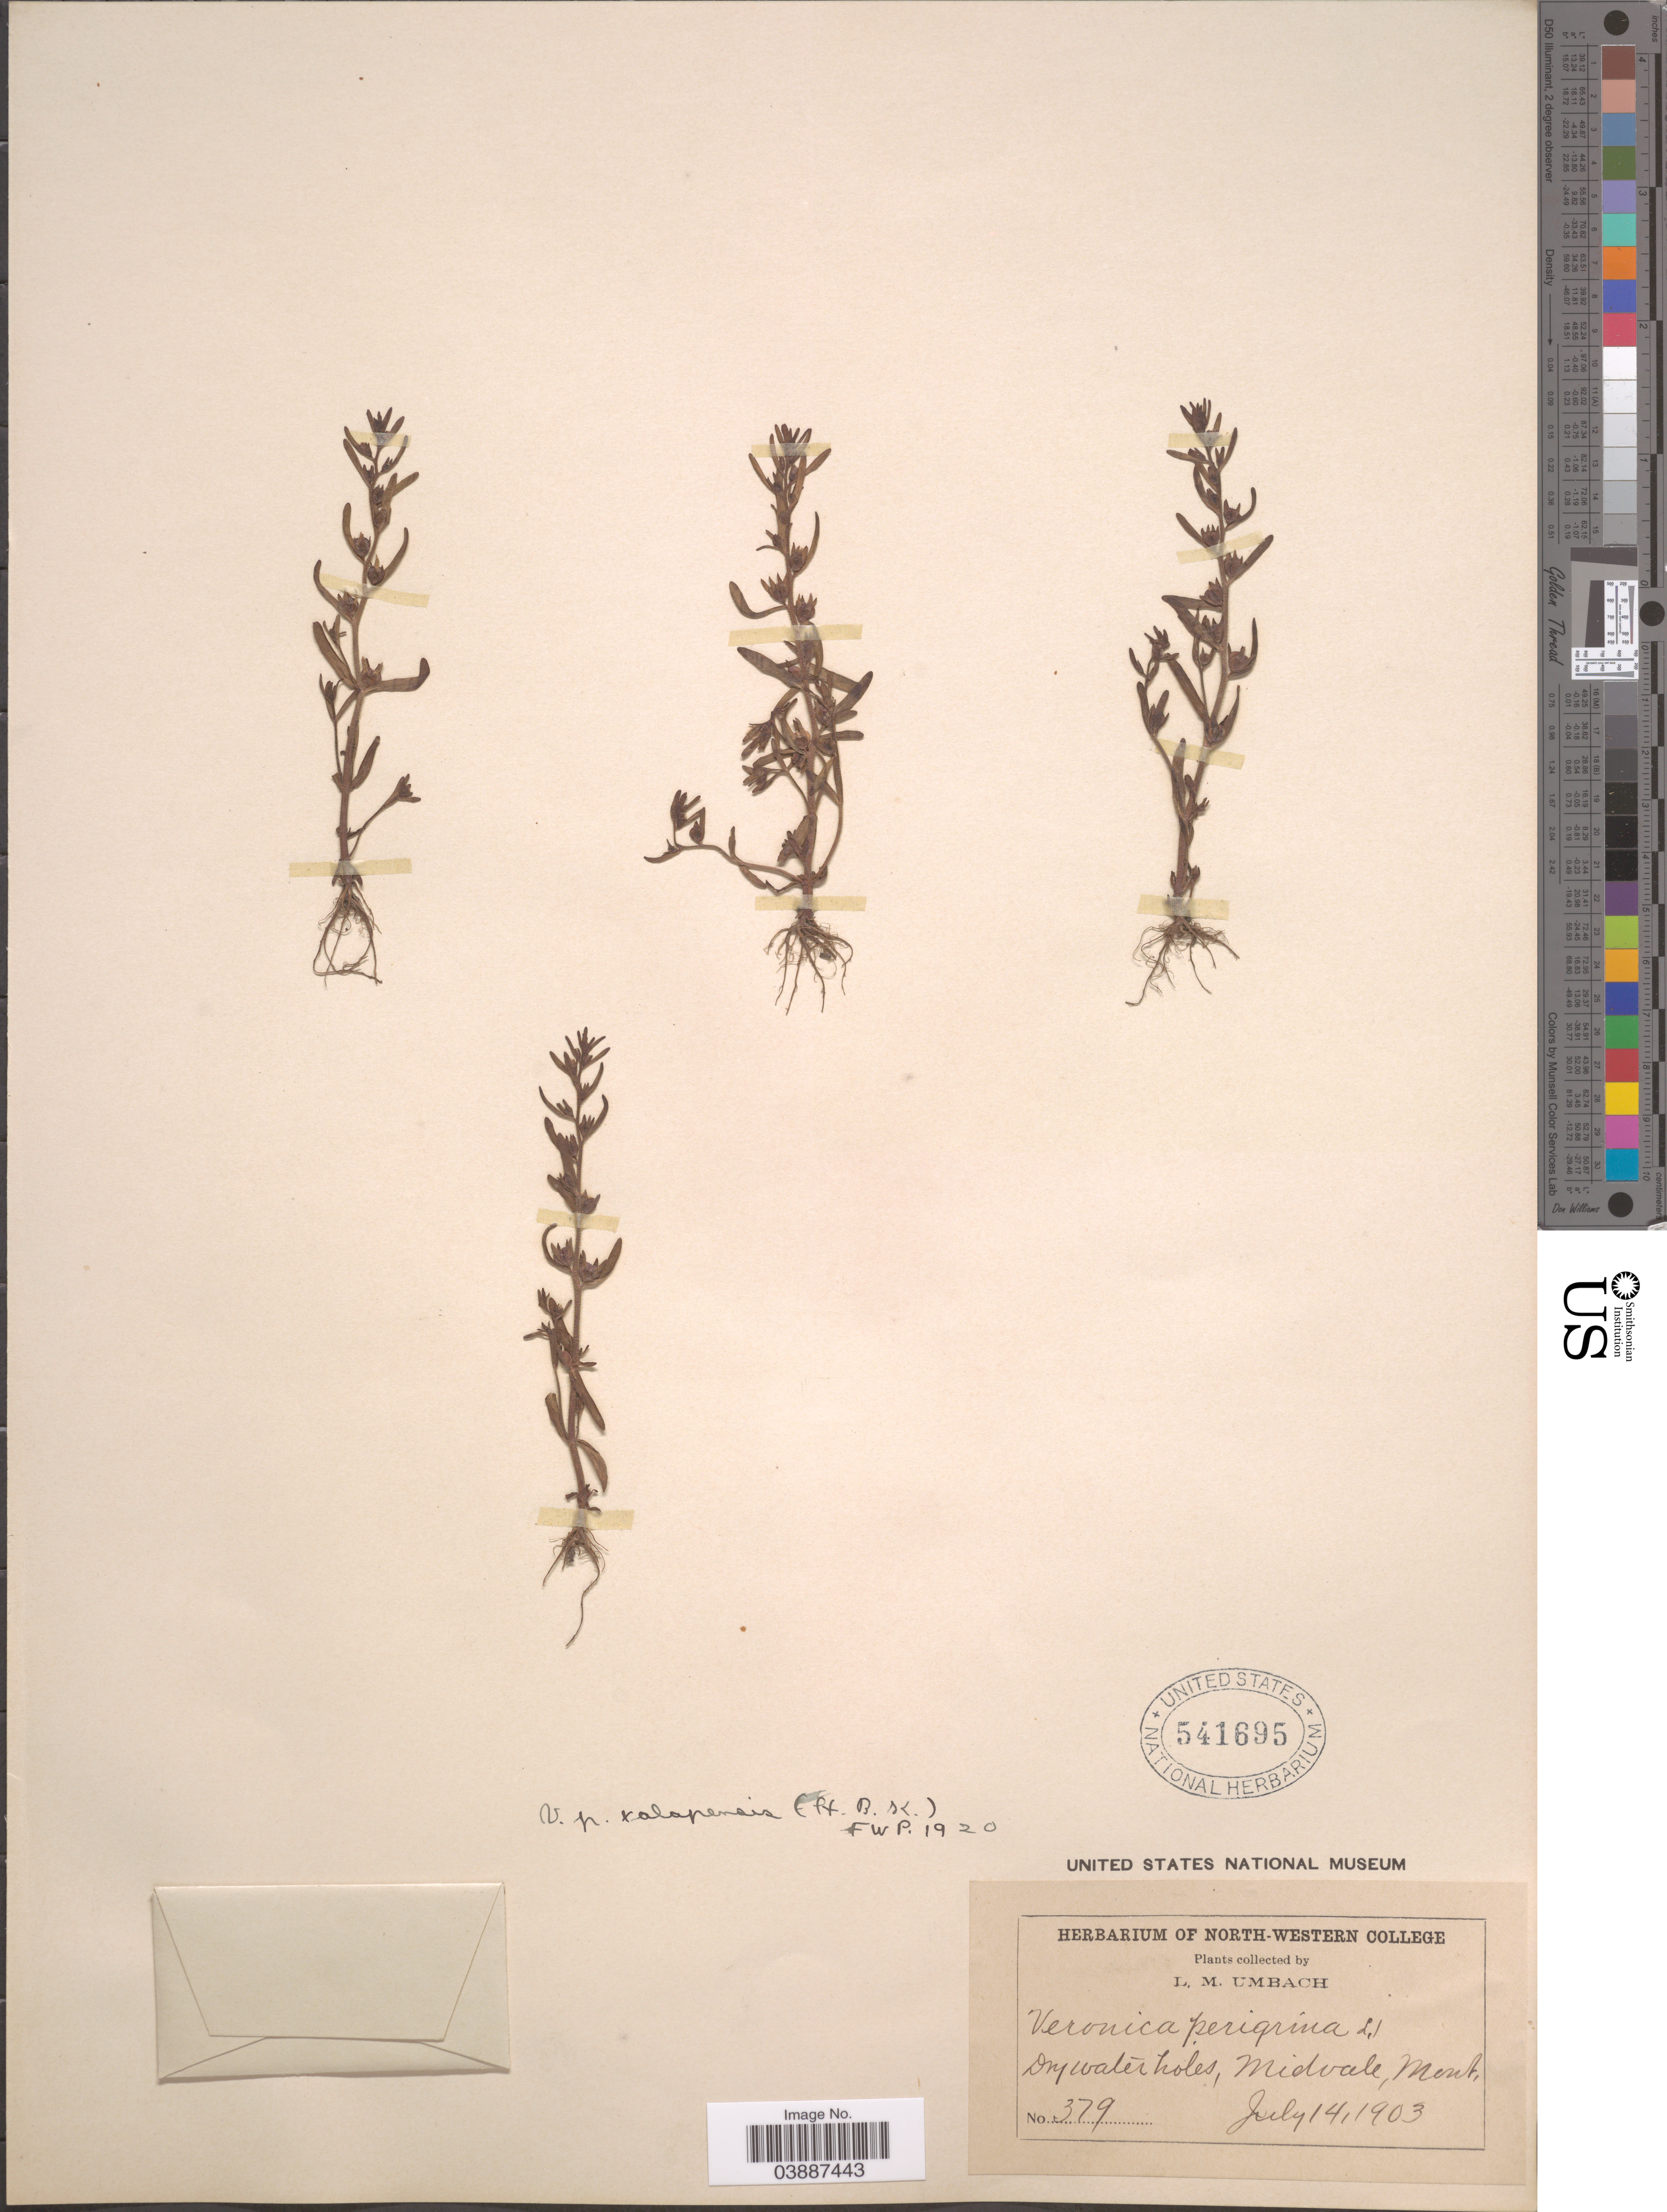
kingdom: Plantae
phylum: Tracheophyta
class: Magnoliopsida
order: Lamiales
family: Plantaginaceae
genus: Veronica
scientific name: Veronica peregrina var. xalapensis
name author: Kunth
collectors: L. M. Umbach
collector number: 379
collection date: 1903-07-14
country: United States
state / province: Montana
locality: Midvale.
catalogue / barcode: US 541695